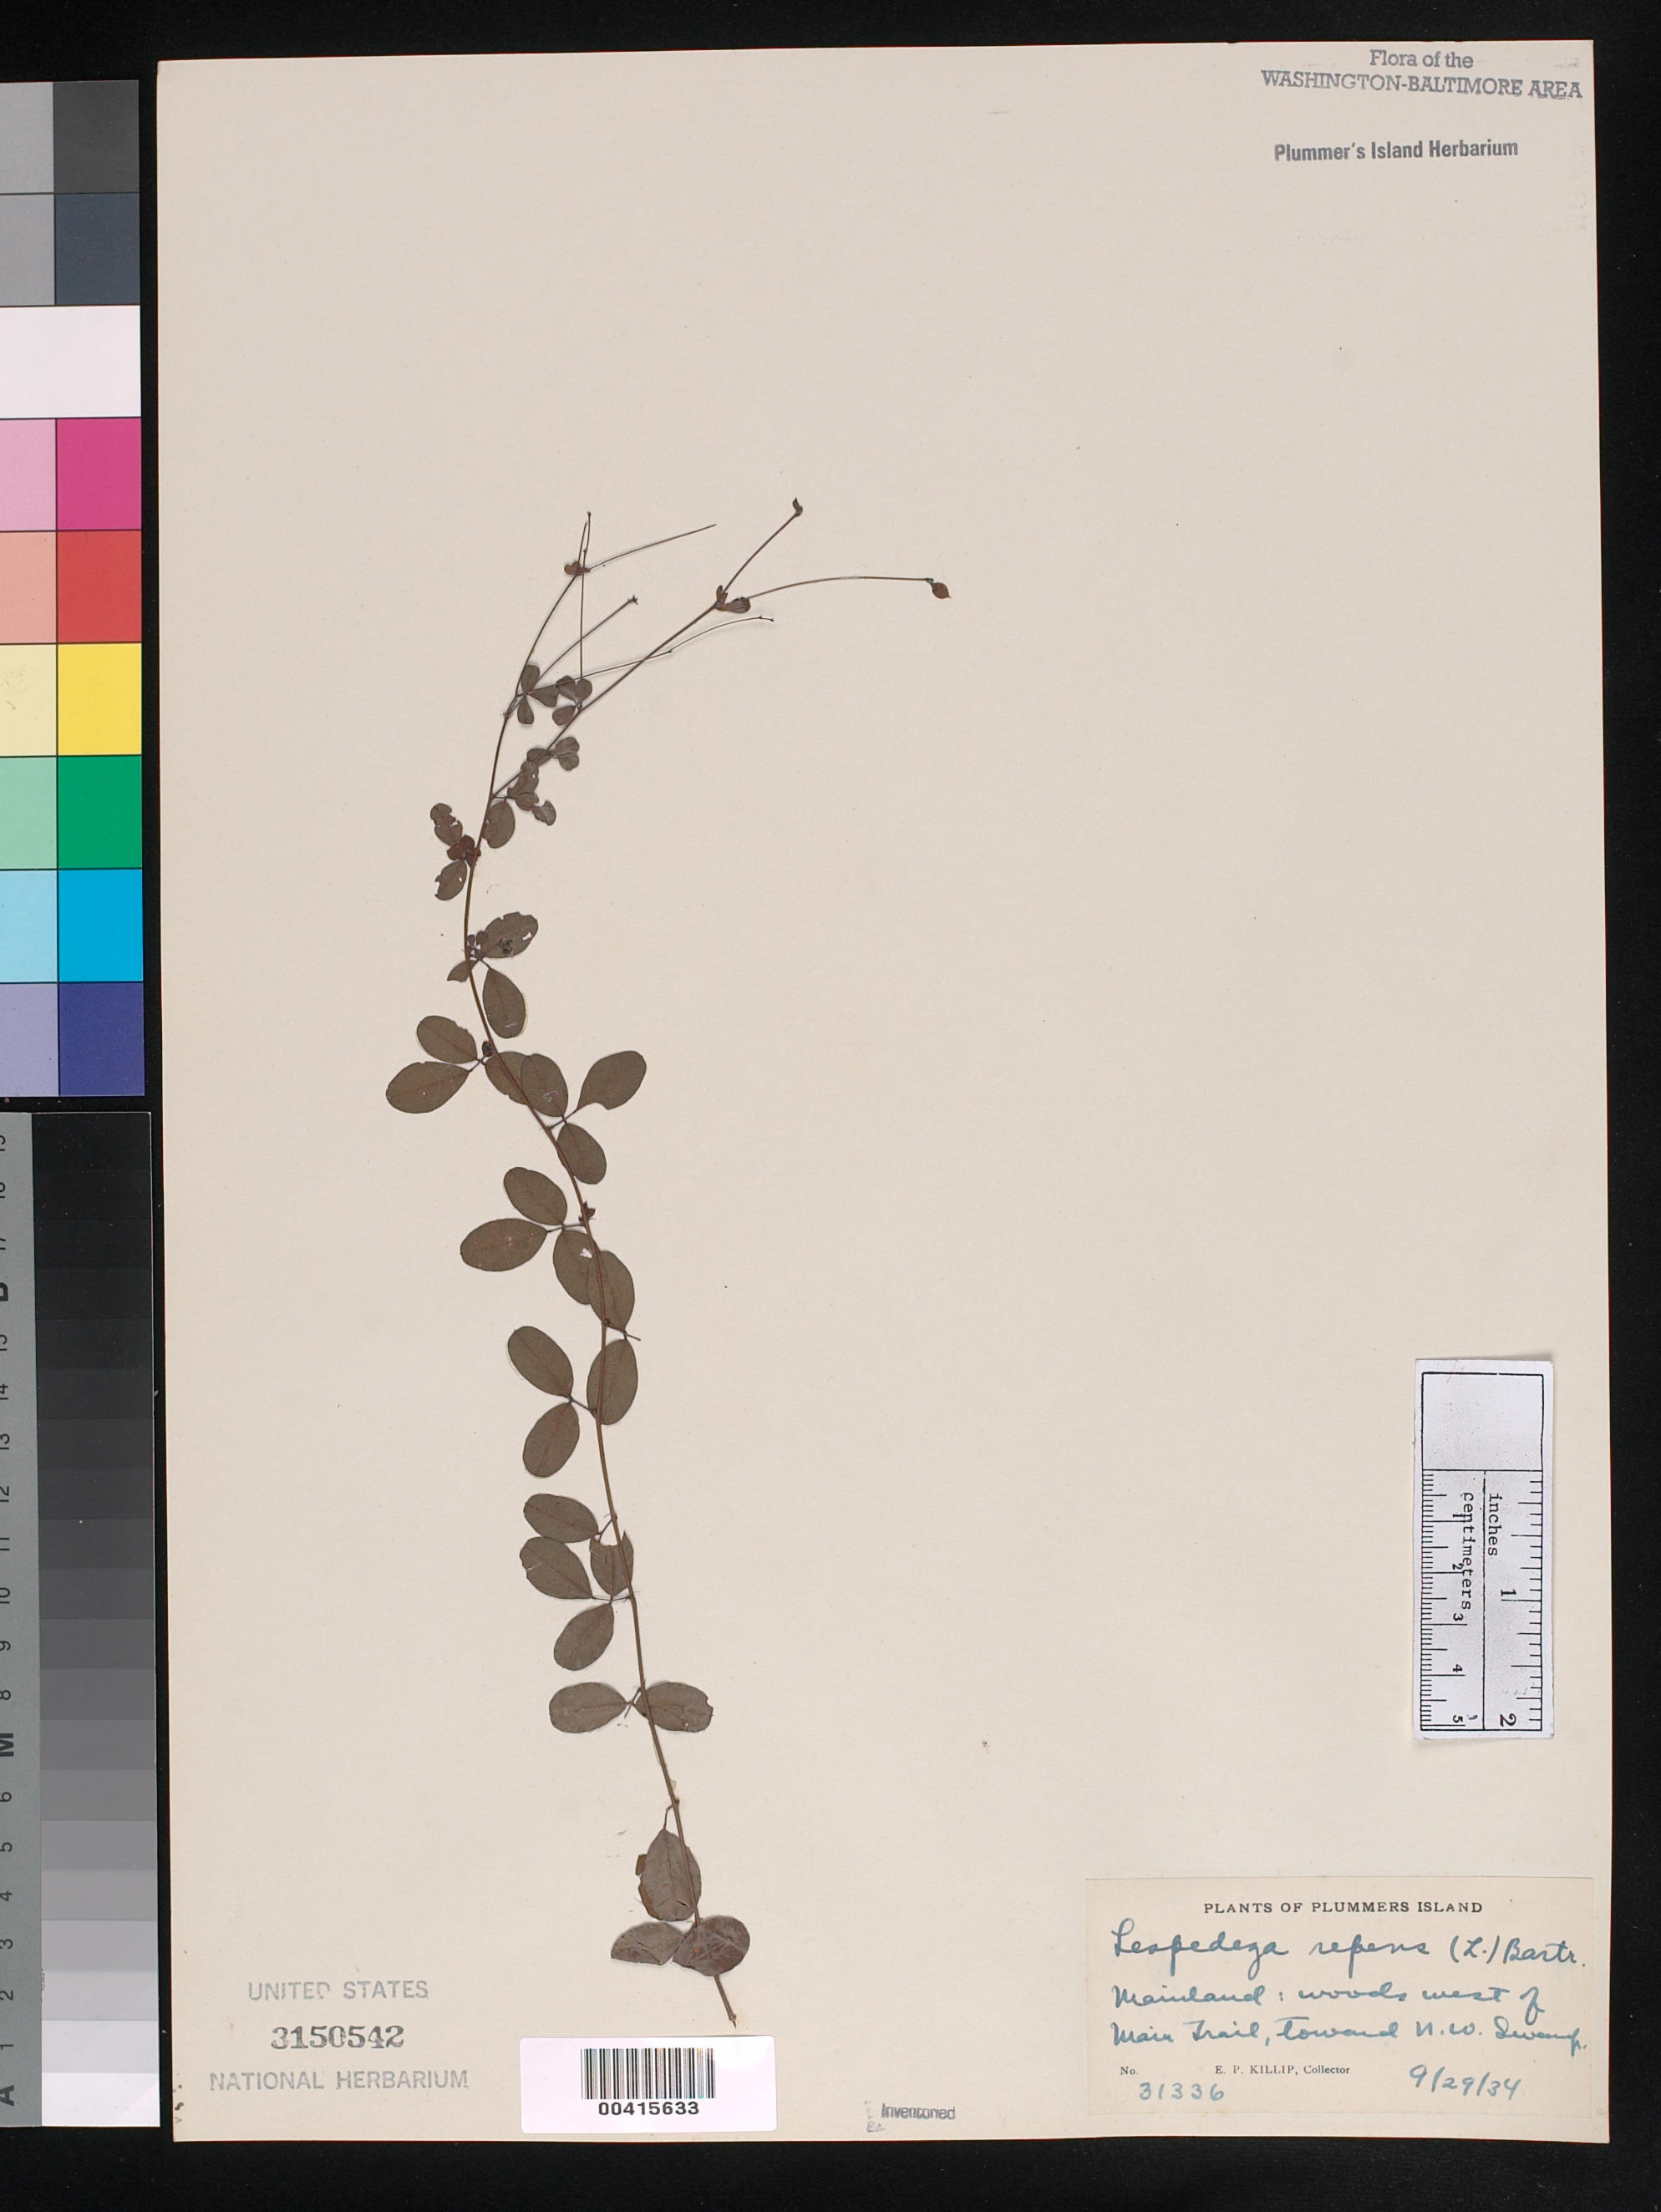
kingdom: Plantae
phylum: Tracheophyta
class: Magnoliopsida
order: Fabales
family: Fabaceae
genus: Lespedeza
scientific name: Lespedeza repens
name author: (L.) W.P.C. Barton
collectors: E. P. Killip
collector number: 31336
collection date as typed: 29 Sep 1934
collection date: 1934-09-29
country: United States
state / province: Maryland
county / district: Montgomery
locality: Plummer's Island; Mainland, west on Main Trail, toward northwest swamp C. & O. Canal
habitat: Woods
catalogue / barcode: US 3150542